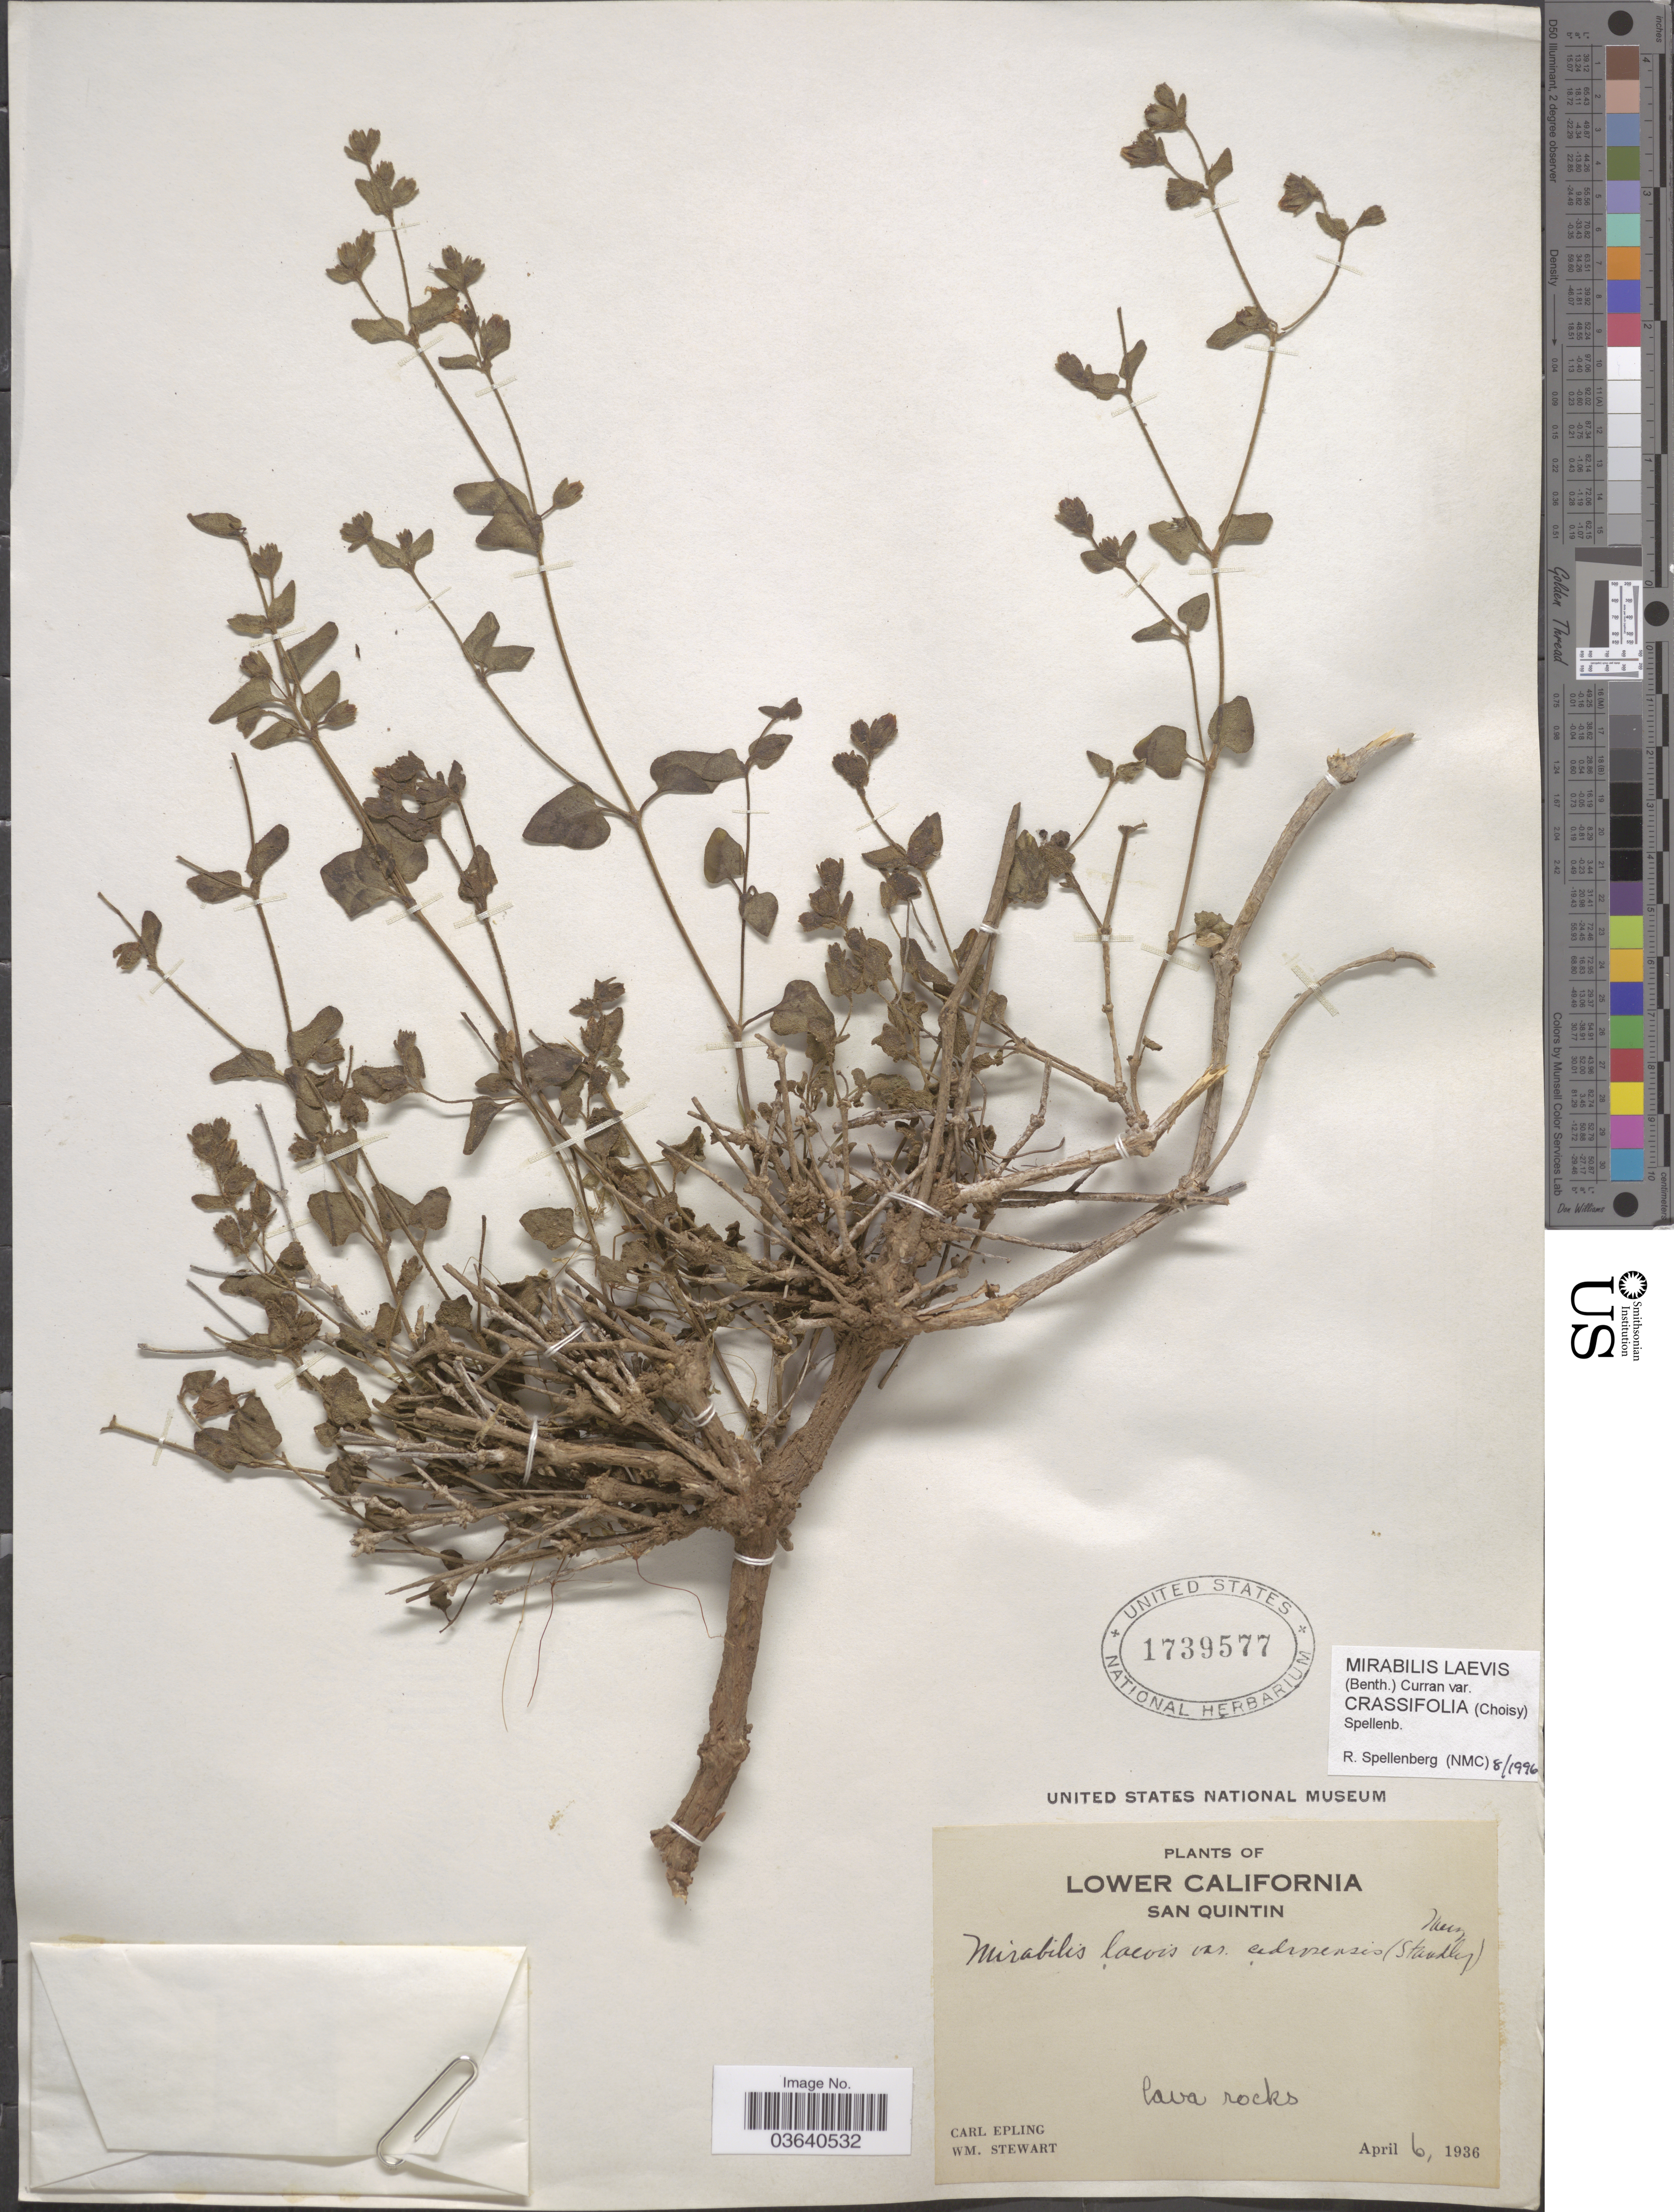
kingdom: Plantae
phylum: Tracheophyta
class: Magnoliopsida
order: Caryophyllales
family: Nyctaginaceae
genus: Mirabilis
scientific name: Mirabilis laevis var. crassifolia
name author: (Choisy) Spellenb.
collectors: C. C. Epling & W. Stewart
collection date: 1936-04-06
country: Mexico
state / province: Baja California Norte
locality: Lower California. San Quintin. Lava rocks.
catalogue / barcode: US 1739577